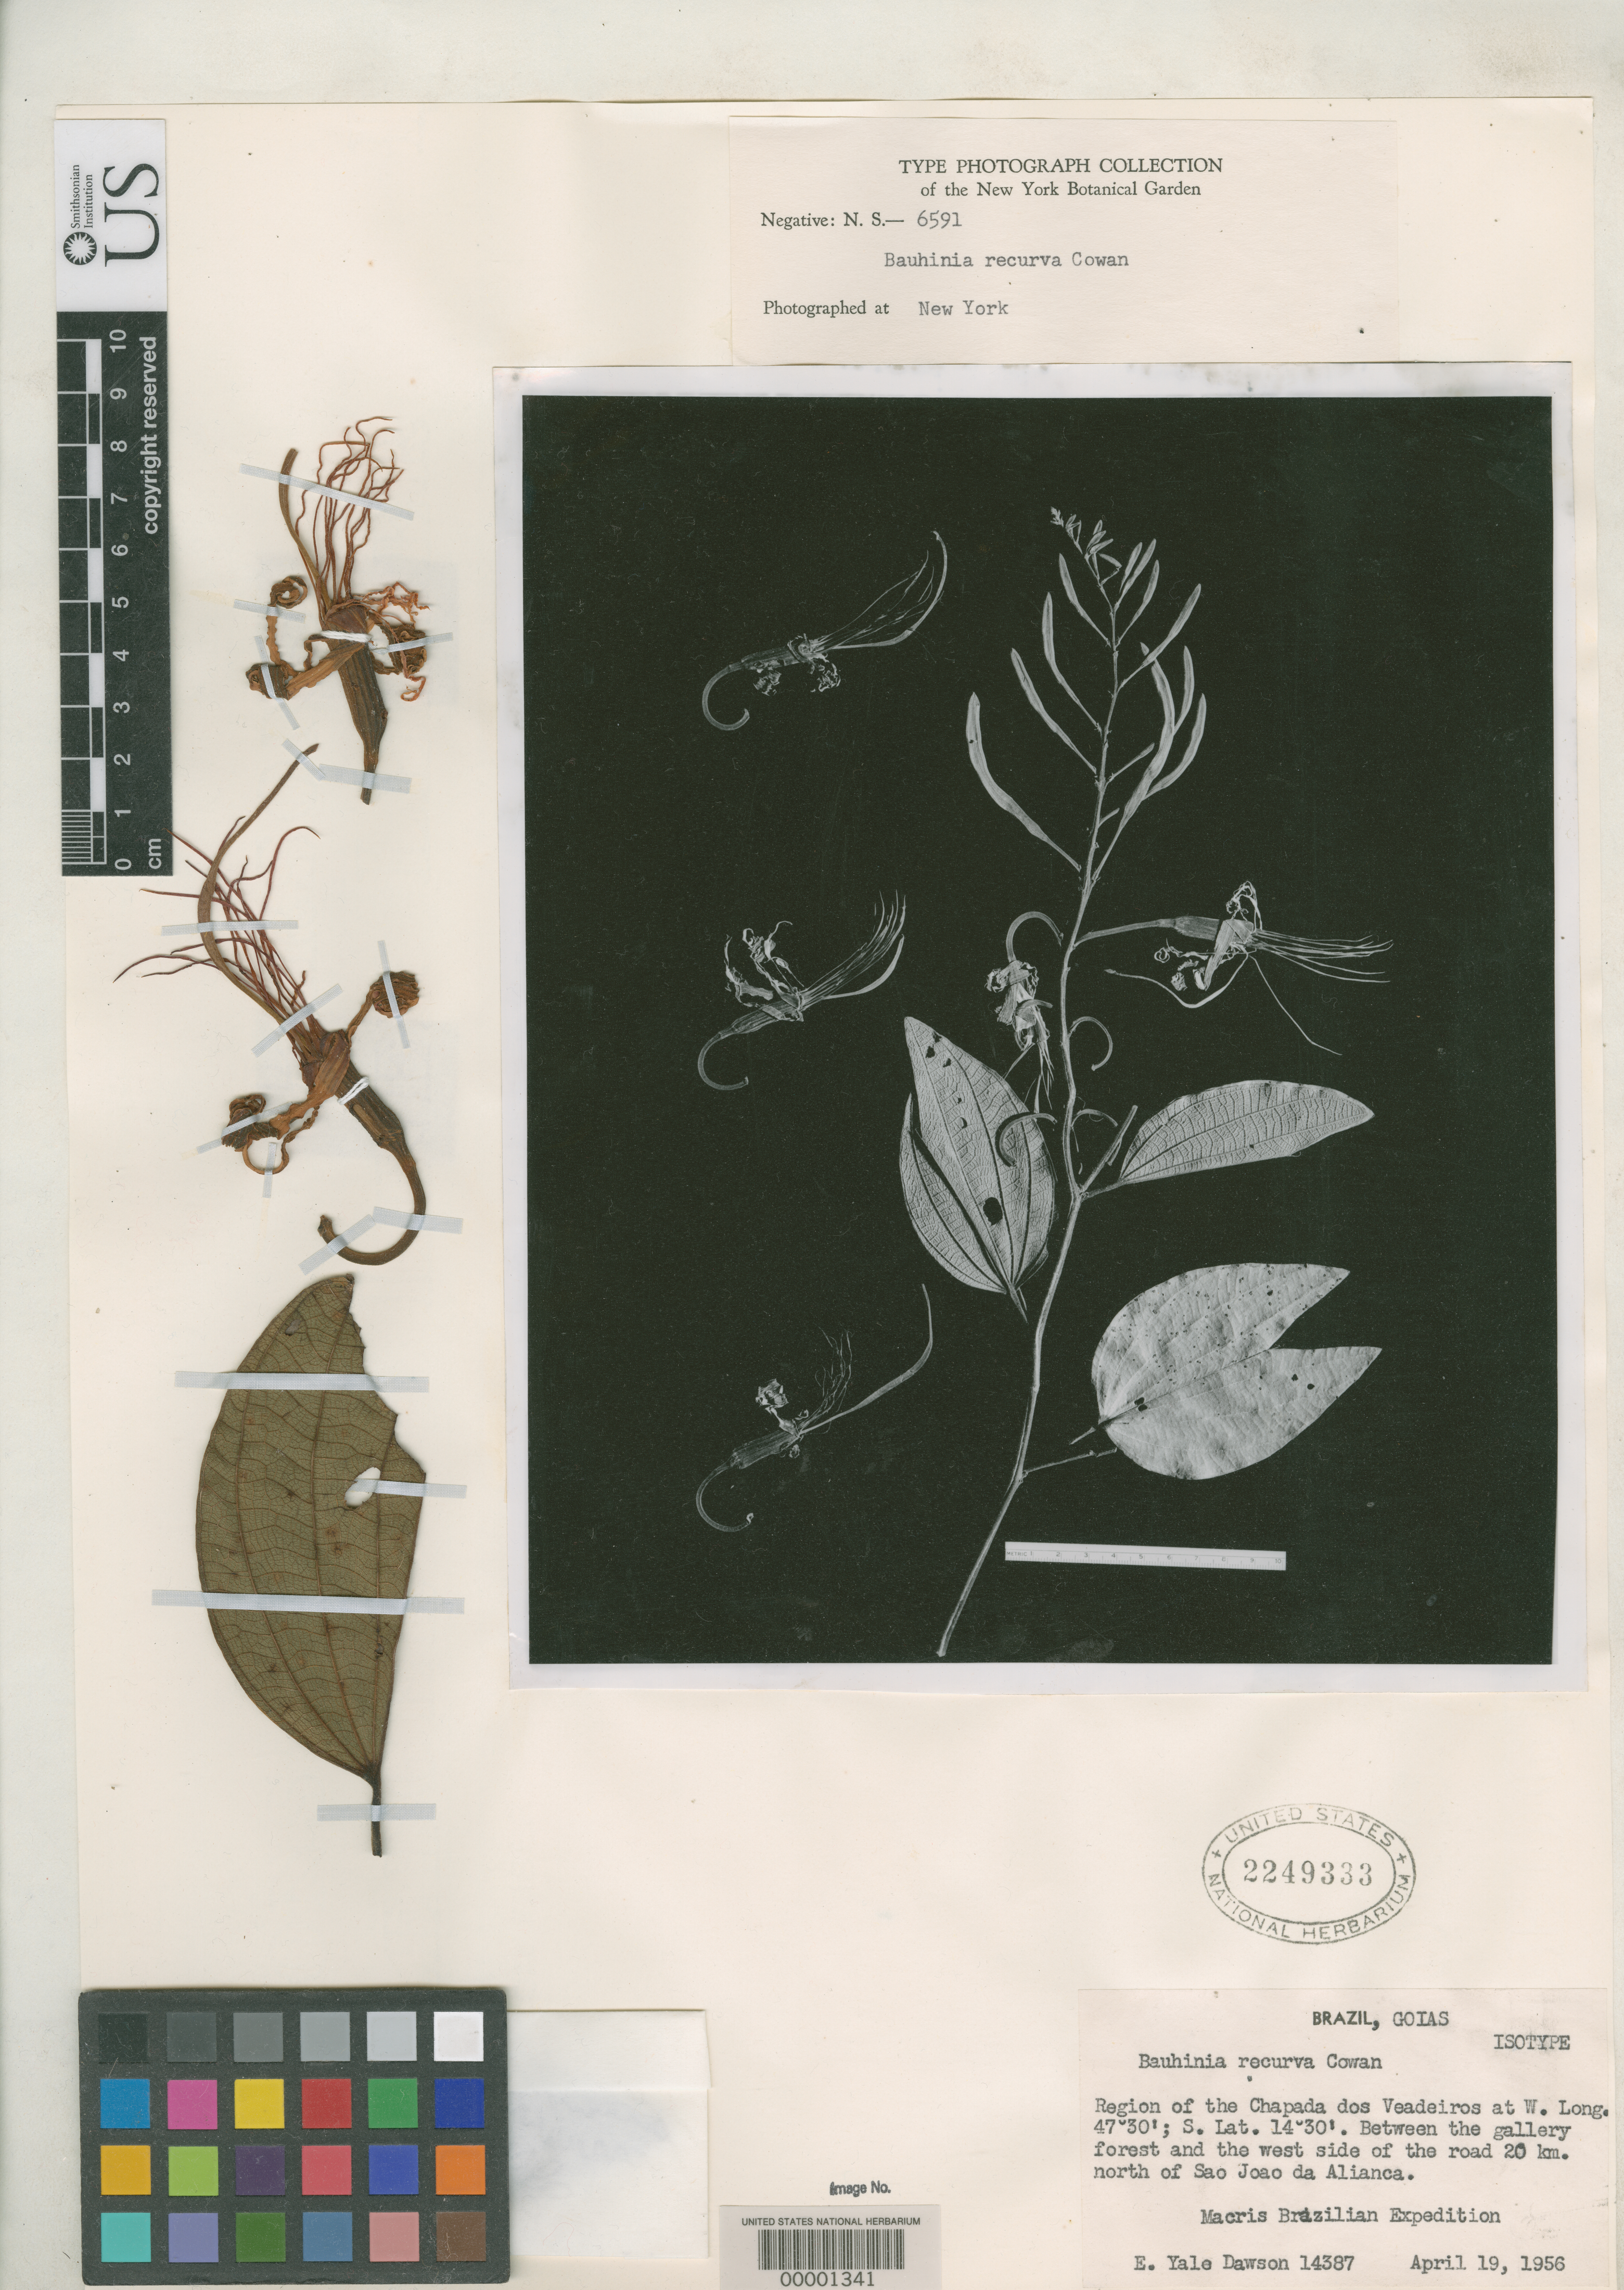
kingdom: Plantae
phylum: Tracheophyta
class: Magnoliopsida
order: Fabales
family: Fabaceae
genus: Bauhinia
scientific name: Bauhinia recurva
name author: R.S. Cowan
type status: Type Fragment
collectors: E. Y. Dawson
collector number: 14387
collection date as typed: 19 Apr 1956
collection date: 1956-04-19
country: Brazil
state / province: Goiás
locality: Chapada dos Veadeiros, , 20 km N of Sao Joao da Altanca.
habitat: Between gallery forest and W side of road.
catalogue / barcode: US 2249333